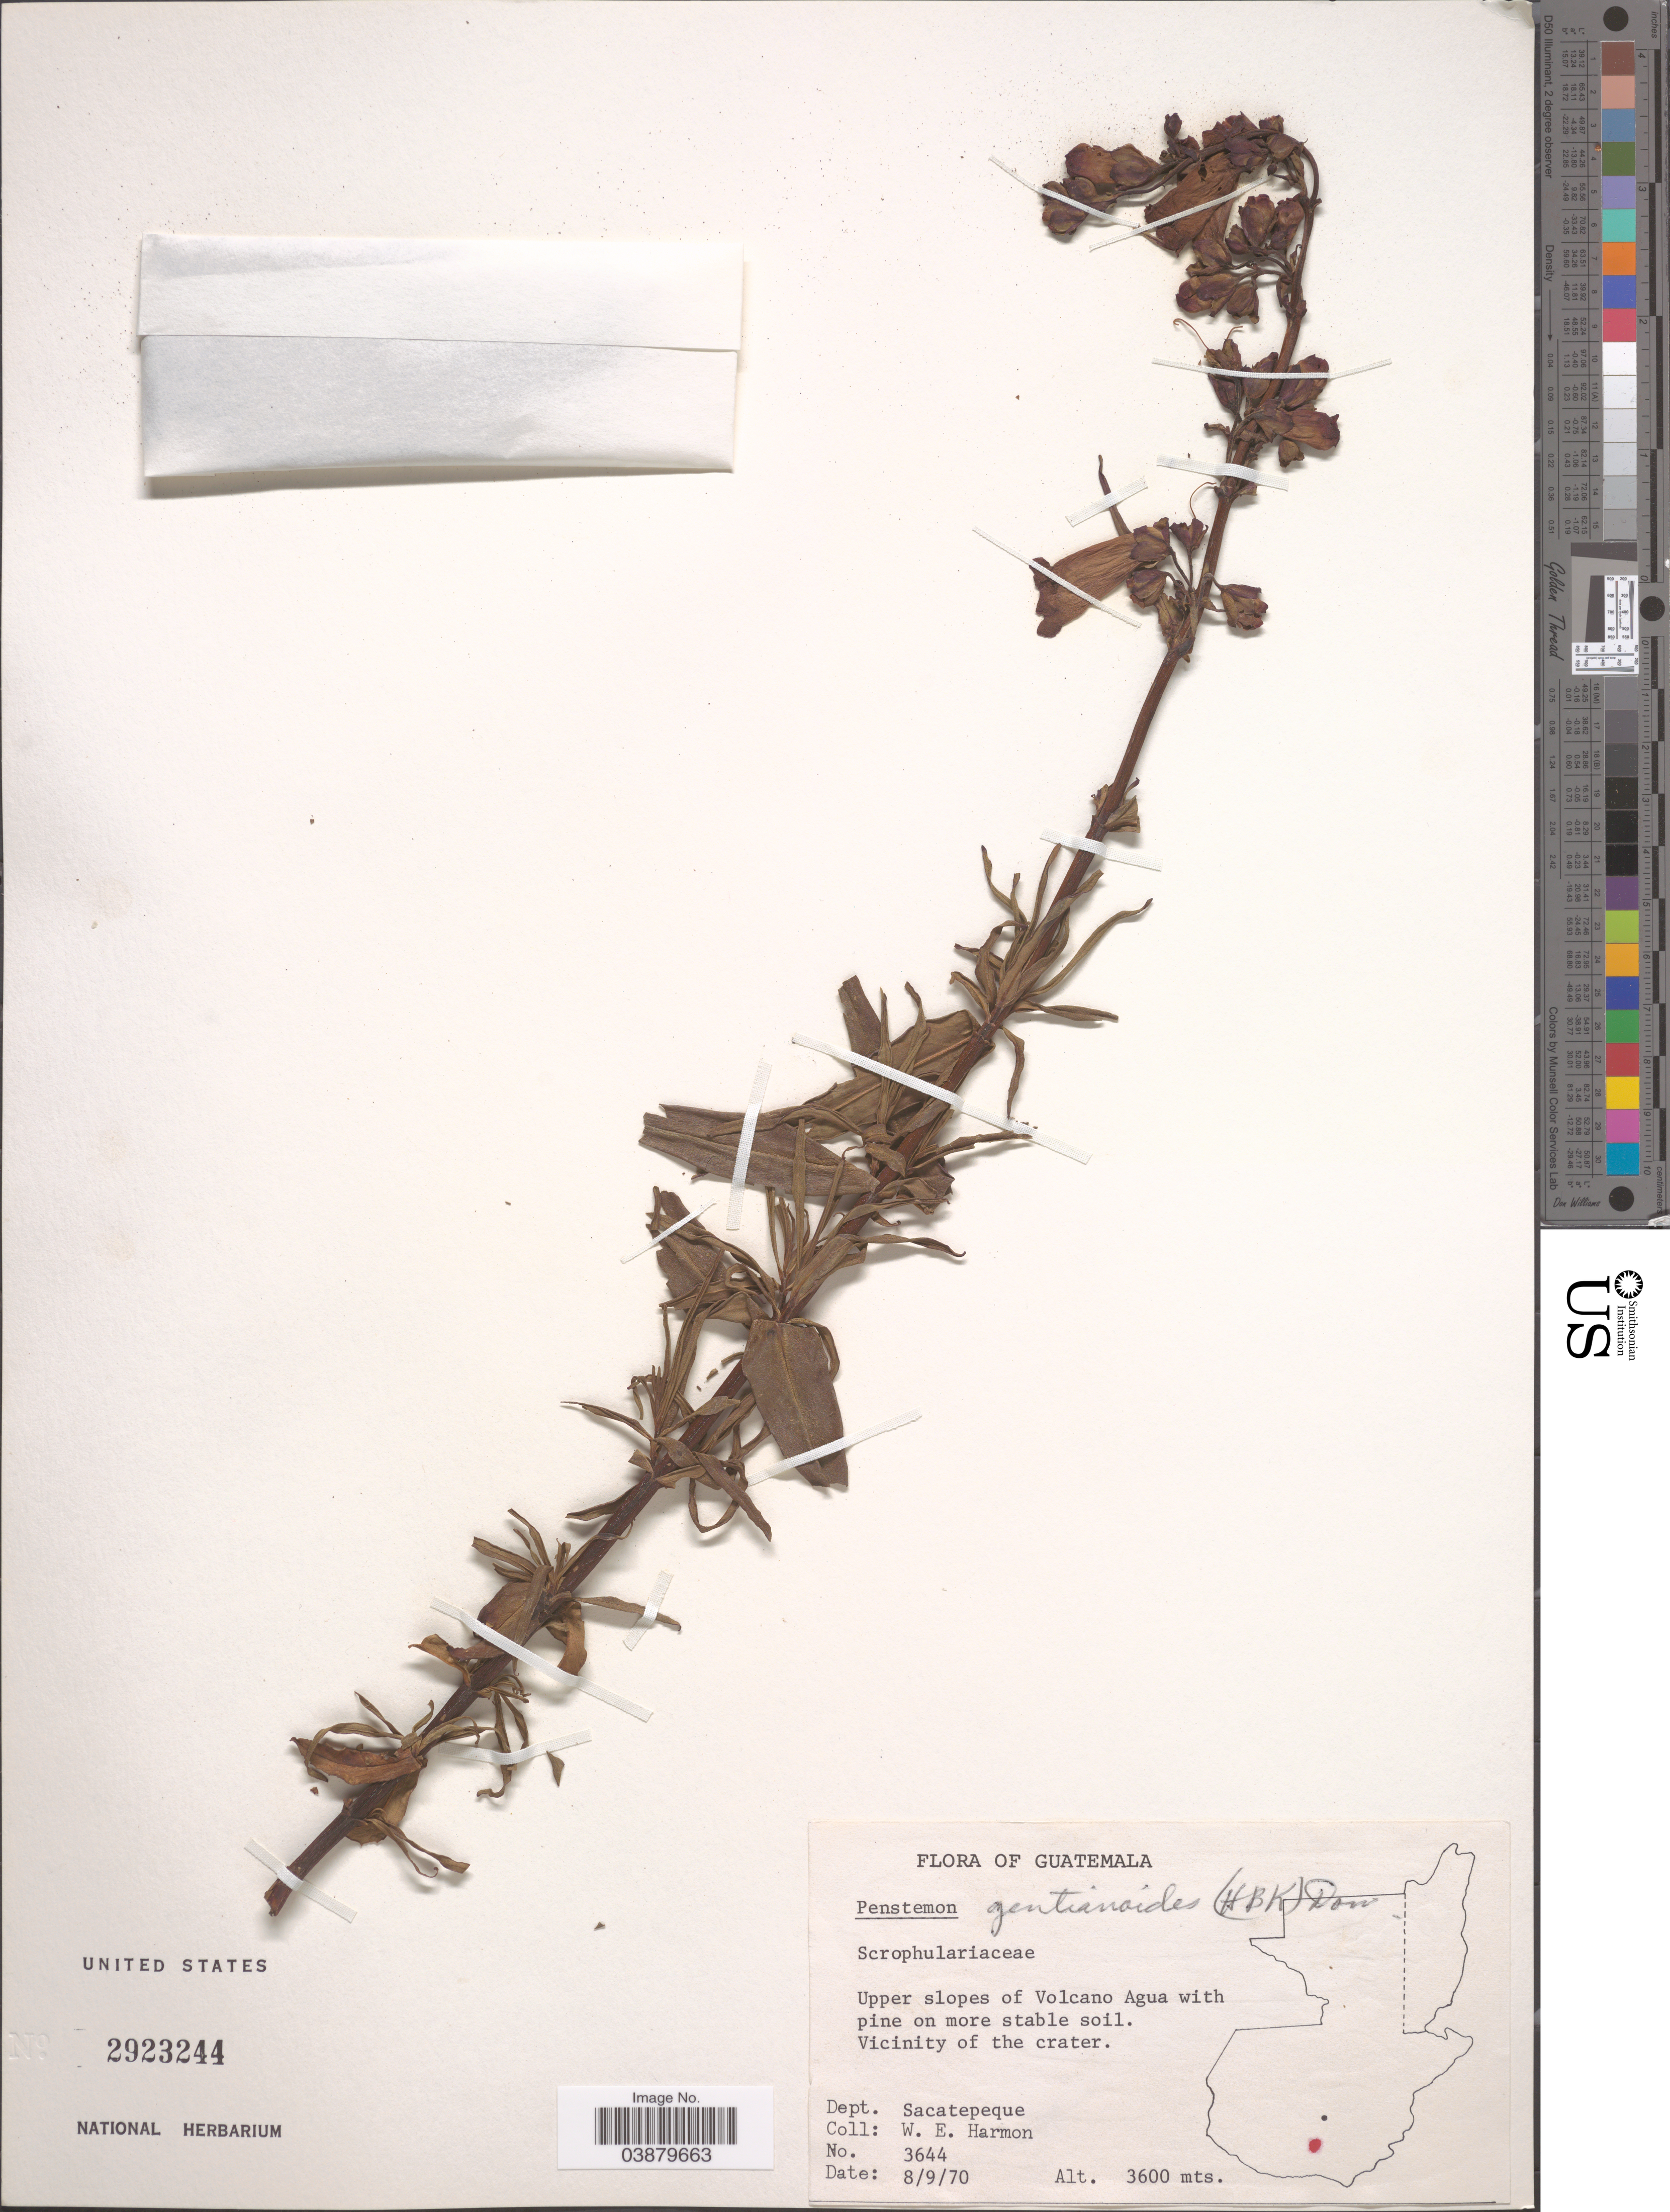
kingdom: Plantae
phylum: Tracheophyta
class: Magnoliopsida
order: Lamiales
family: Plantaginaceae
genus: Penstemon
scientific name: Penstemon gentianoides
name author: (Kunth) Poir.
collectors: W. E. Harmon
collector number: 3644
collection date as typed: Transcribed d/m/y: 8/9/70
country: Guatemala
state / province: Sacatepequez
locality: Upper slopes of Volcano Agua with pine on more stable soil. Vicinity of the crater. Dept. Sacatepeque.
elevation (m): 3600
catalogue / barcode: US 2923244